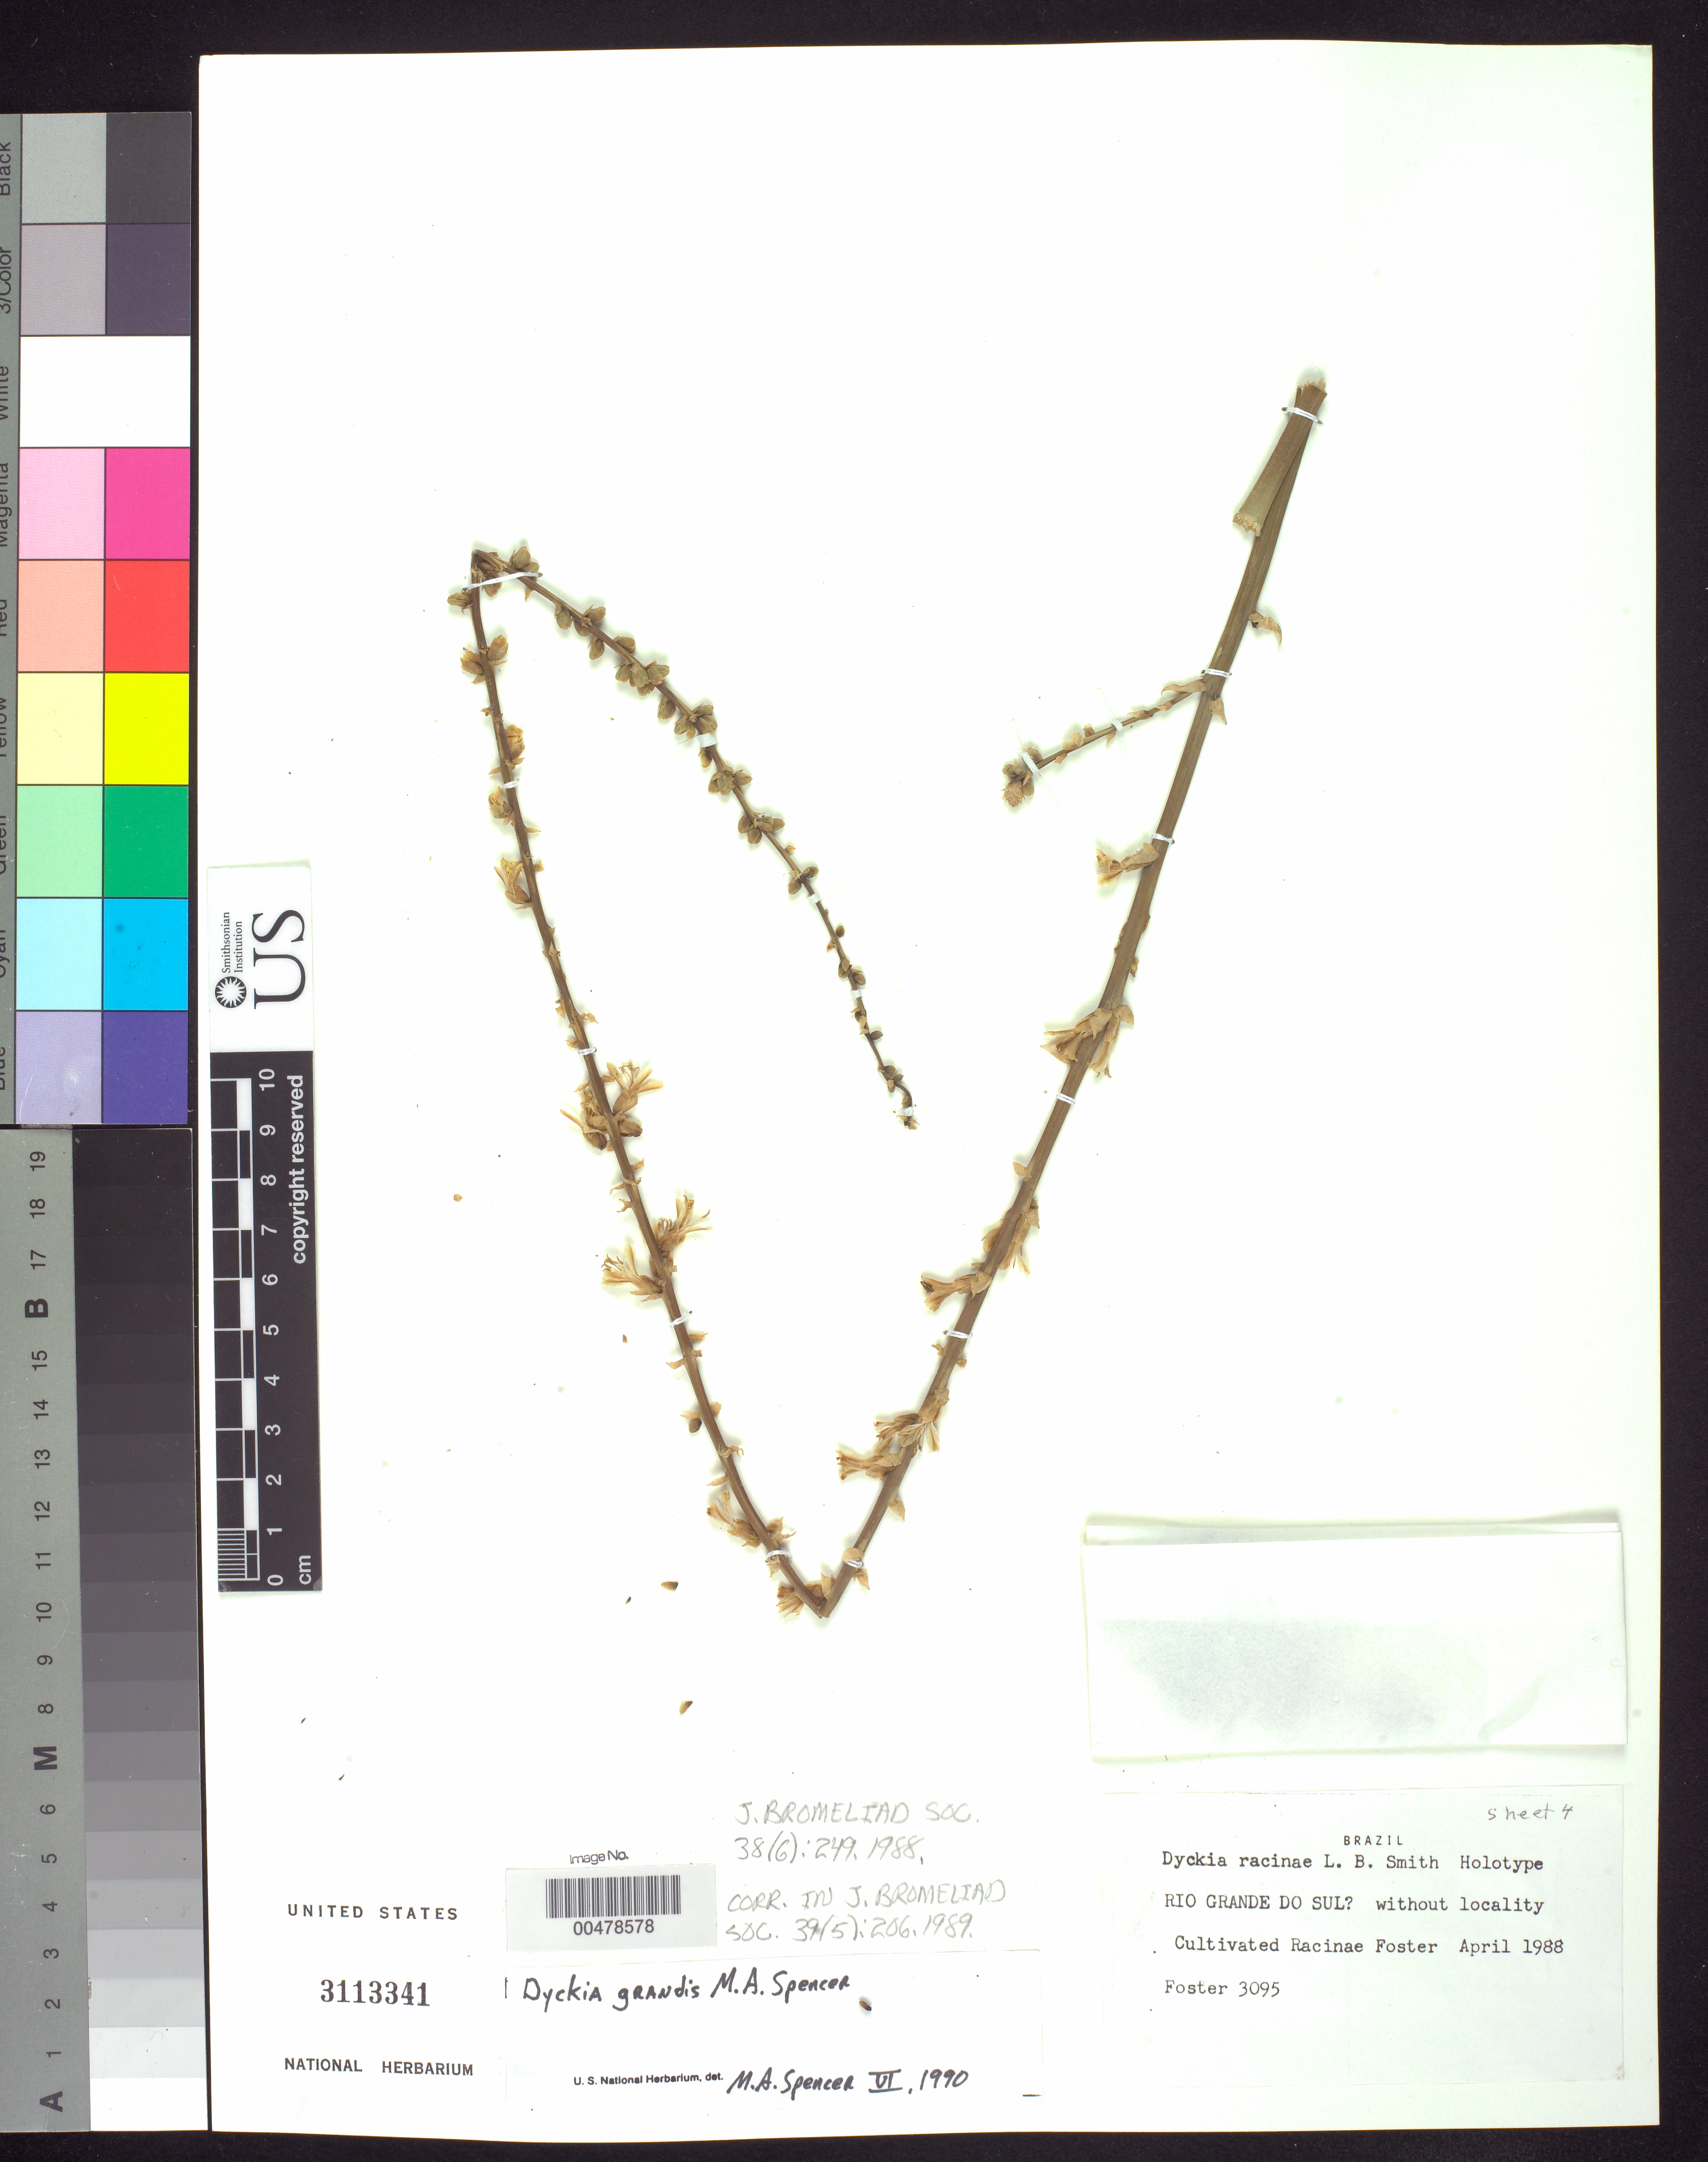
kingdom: Plantae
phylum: Tracheophyta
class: Liliopsida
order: Poales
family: Bromeliaceae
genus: Dyckia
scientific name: Dyckia racinae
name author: L.B. Sm.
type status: Holotype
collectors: R. Foster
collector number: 3095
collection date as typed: Apr 1988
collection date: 1988-04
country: Brazil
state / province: Rio Grande do Sul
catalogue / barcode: US 3113341